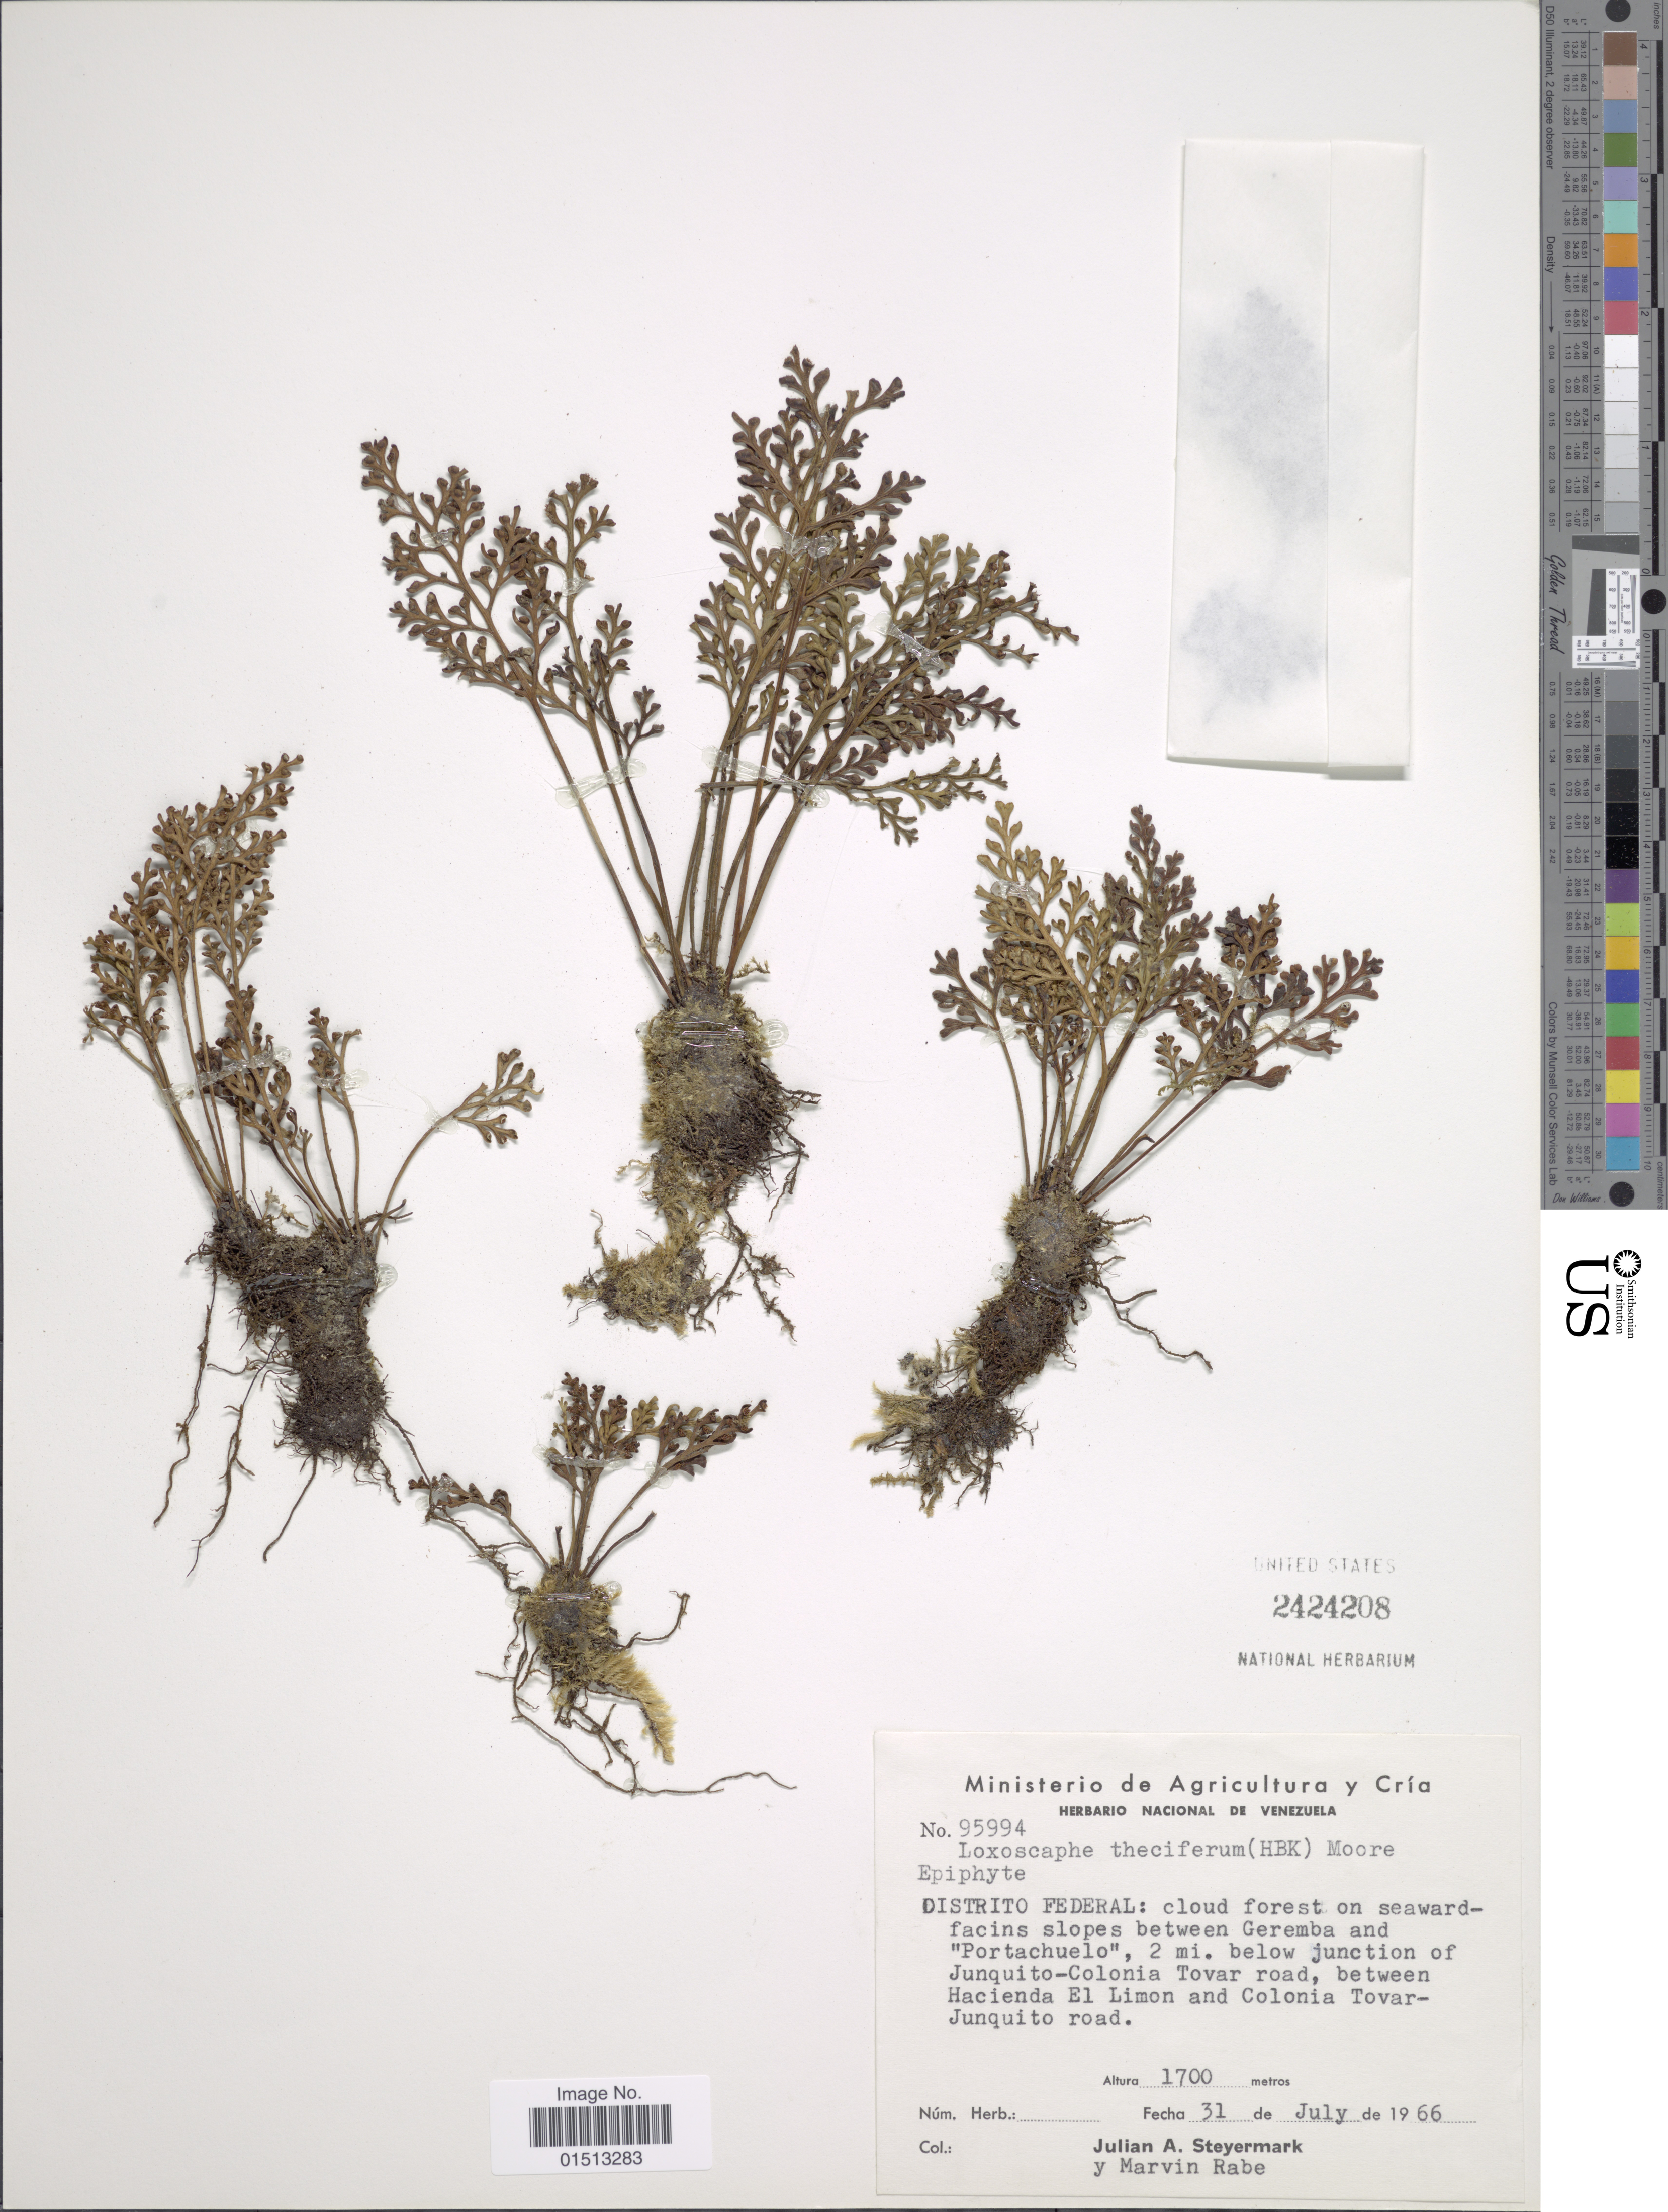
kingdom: Plantae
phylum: Tracheophyta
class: Polypodiopsida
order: Polypodiales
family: Aspleniaceae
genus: Asplenium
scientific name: Asplenium theciferum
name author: (Kunth) Mett.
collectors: J. Steyermark & M. Rabe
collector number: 95994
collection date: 1966-07-31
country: Venezuela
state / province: Distrito Federal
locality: Distrito Federal: cloud forest on seaward-facins slopes between Geremba and "Portachuelo", 2 mi. below junction of Junquito-Colonia Tovar road, between Hacienda El Limon and Colonia Tovar Junquito road.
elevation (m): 1700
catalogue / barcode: US 2424208